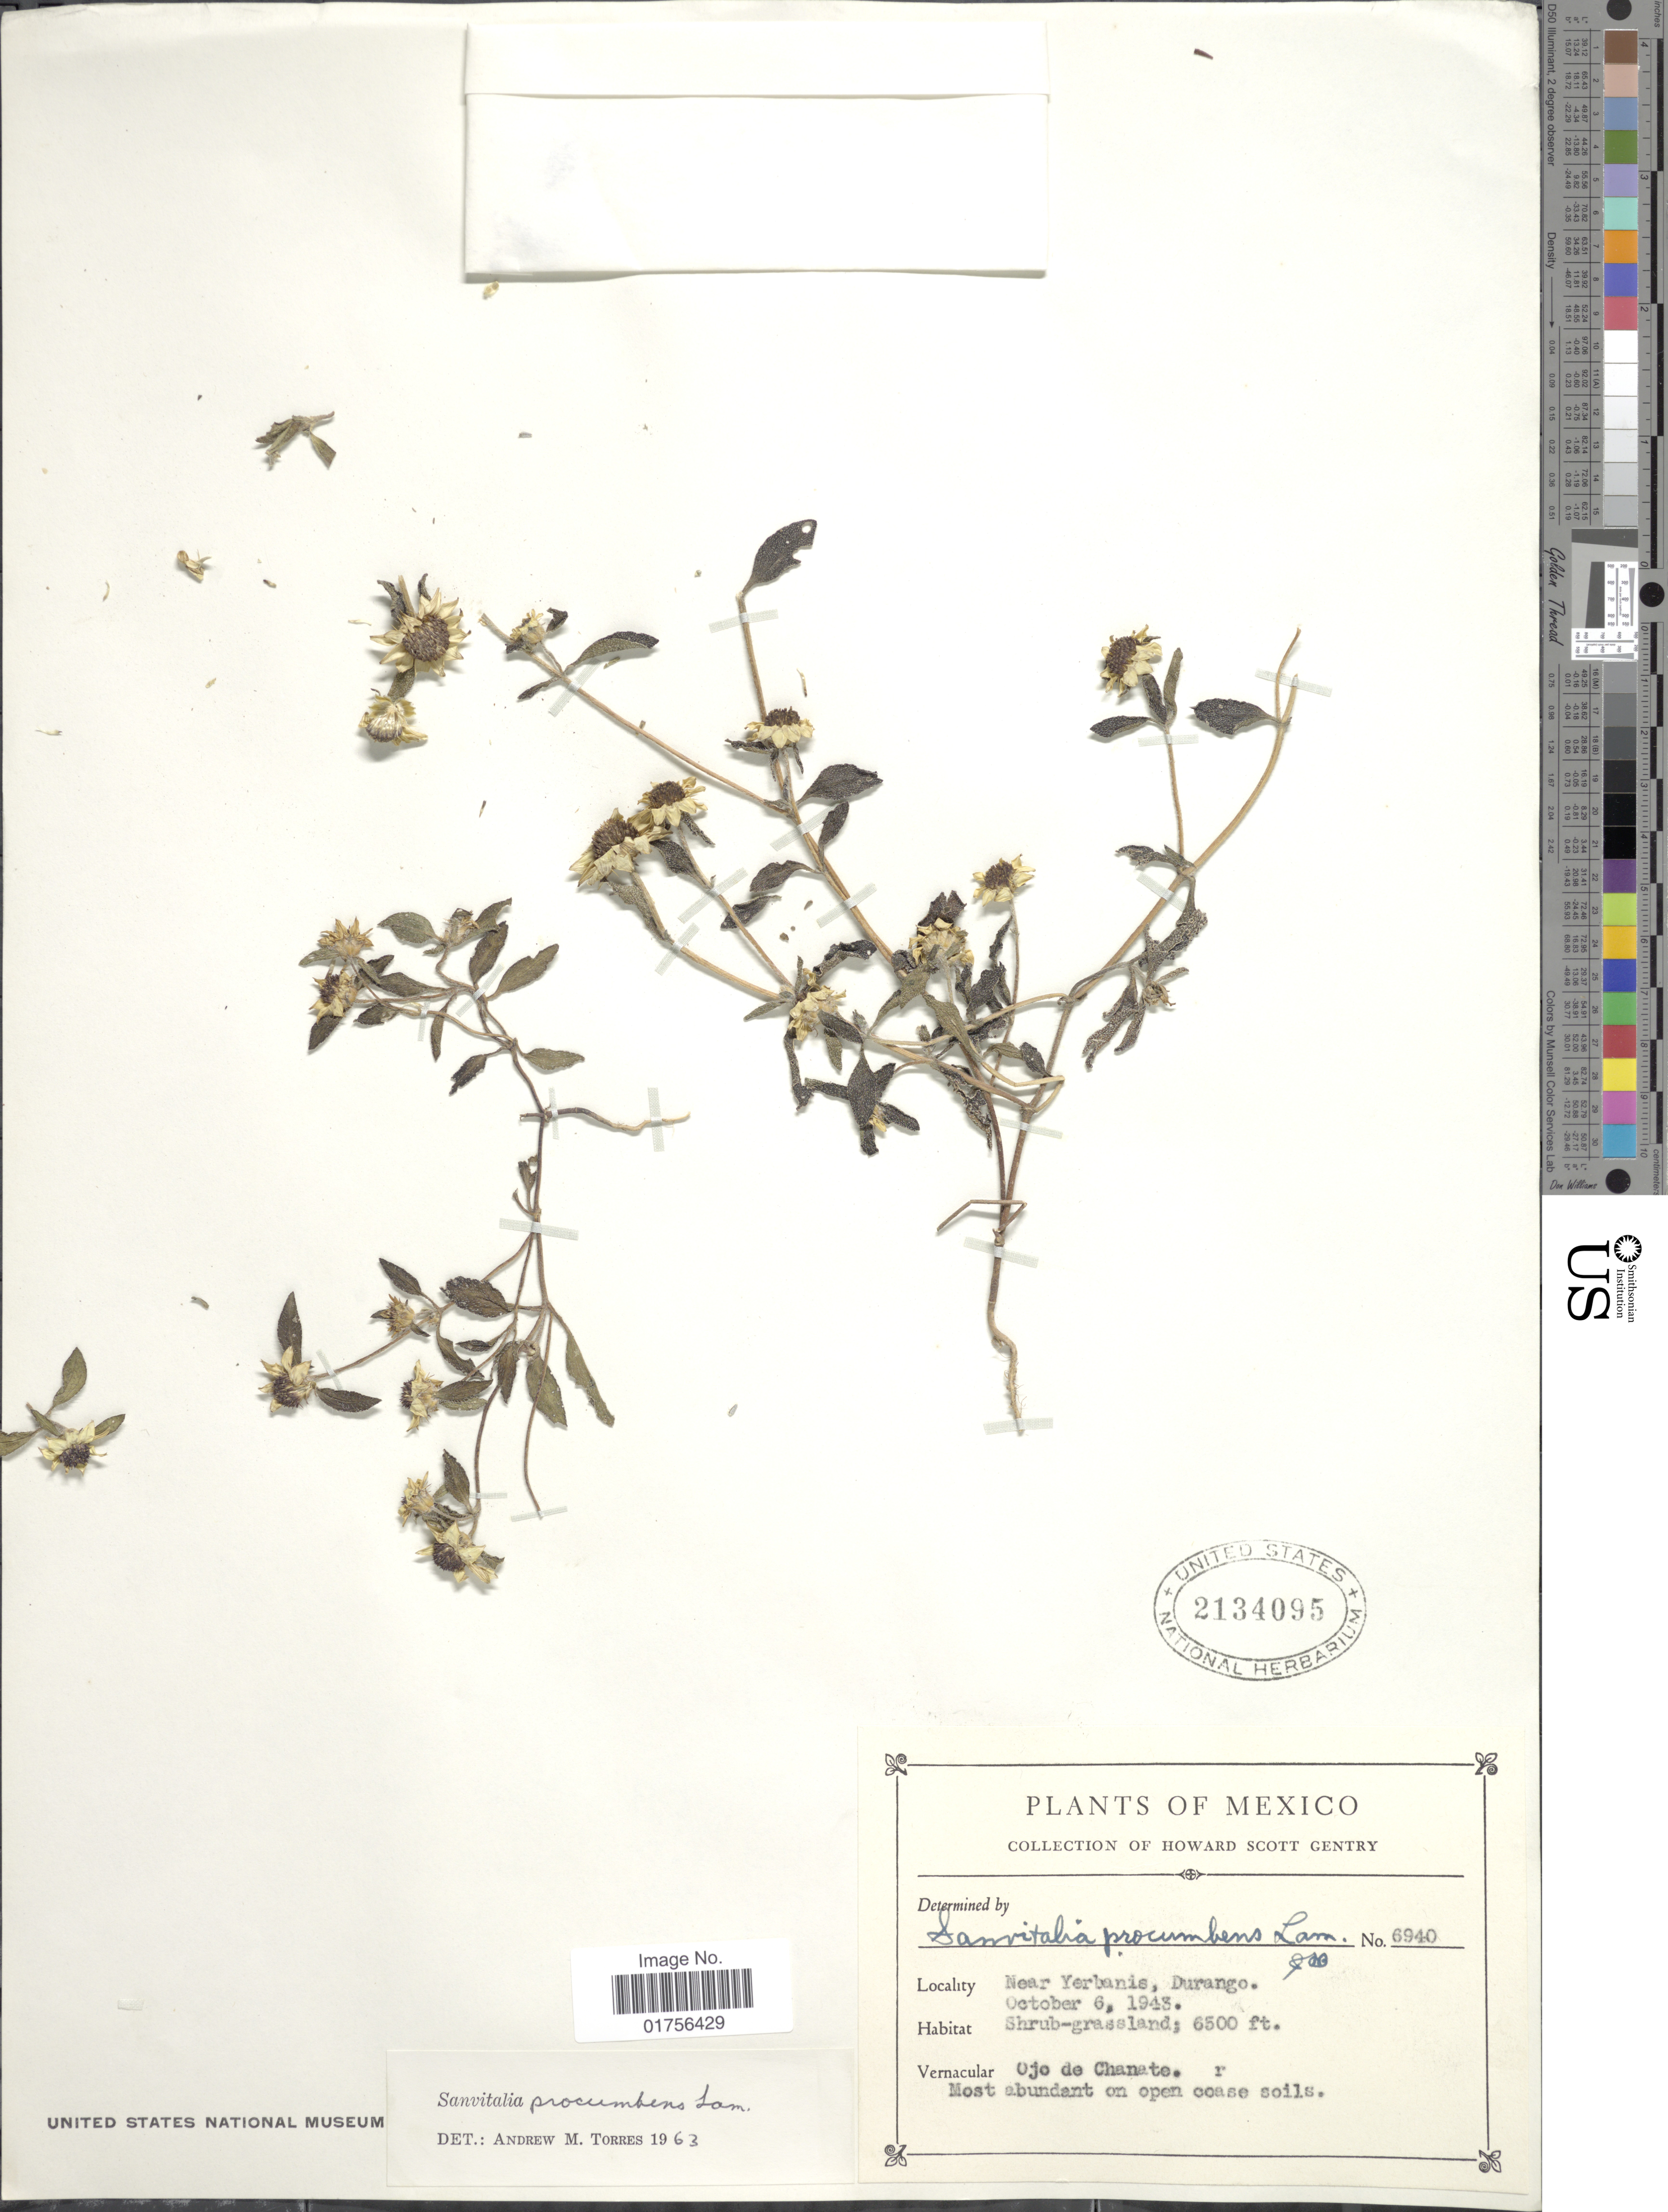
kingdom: Plantae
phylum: Tracheophyta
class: Magnoliopsida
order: Asterales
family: Asteraceae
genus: Sanvitalia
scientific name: Sanvitalia procumbens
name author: Lam.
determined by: Skibicki, Samuel V.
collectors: H. S. Gentry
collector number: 6940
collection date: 1943-10-06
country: Mexico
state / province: Durango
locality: Near Yerbanis, Durango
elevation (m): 1981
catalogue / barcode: US 2134095